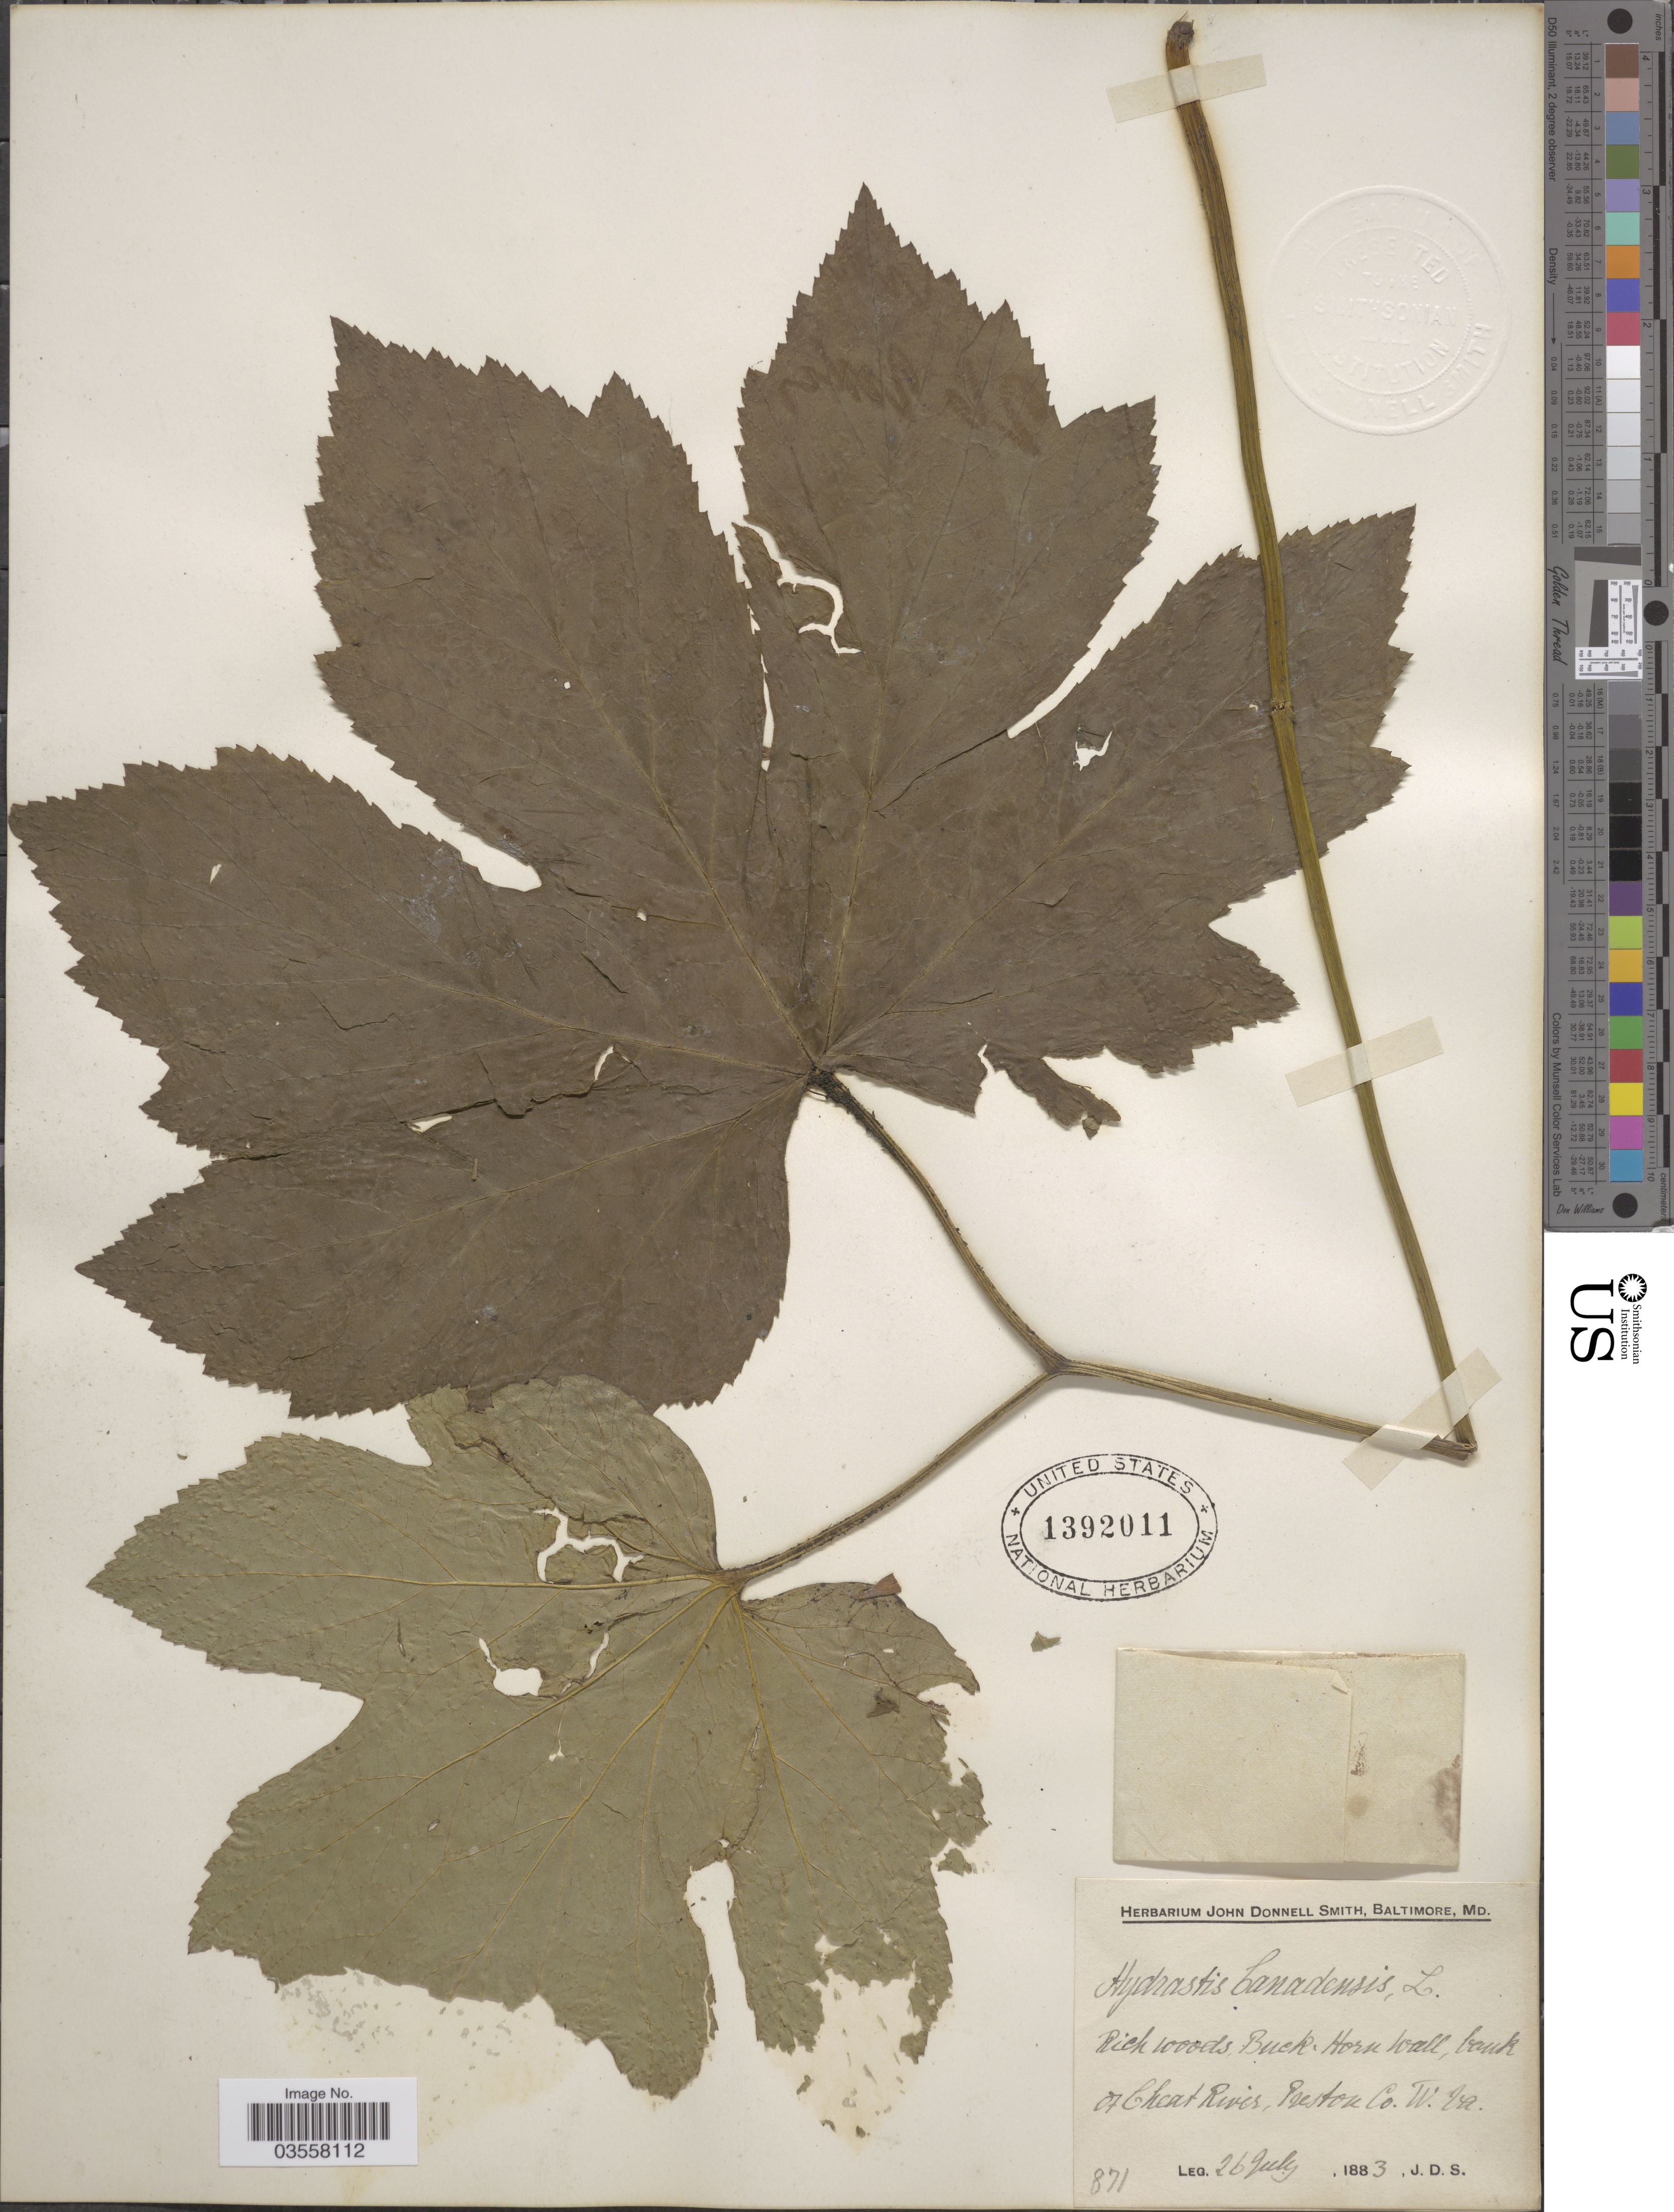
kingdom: Plantae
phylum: Tracheophyta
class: Magnoliopsida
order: Ranunculales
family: Ranunculaceae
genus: Hydrastis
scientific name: Hydrastis canadensis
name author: L.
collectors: J. Donnell Smith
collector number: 871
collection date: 1883-07-26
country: United States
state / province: West Virginia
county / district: Preston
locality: Rich woods, Buck. Horn Wall, bank of Cheat Rives, Preston Co.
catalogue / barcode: US 1392011